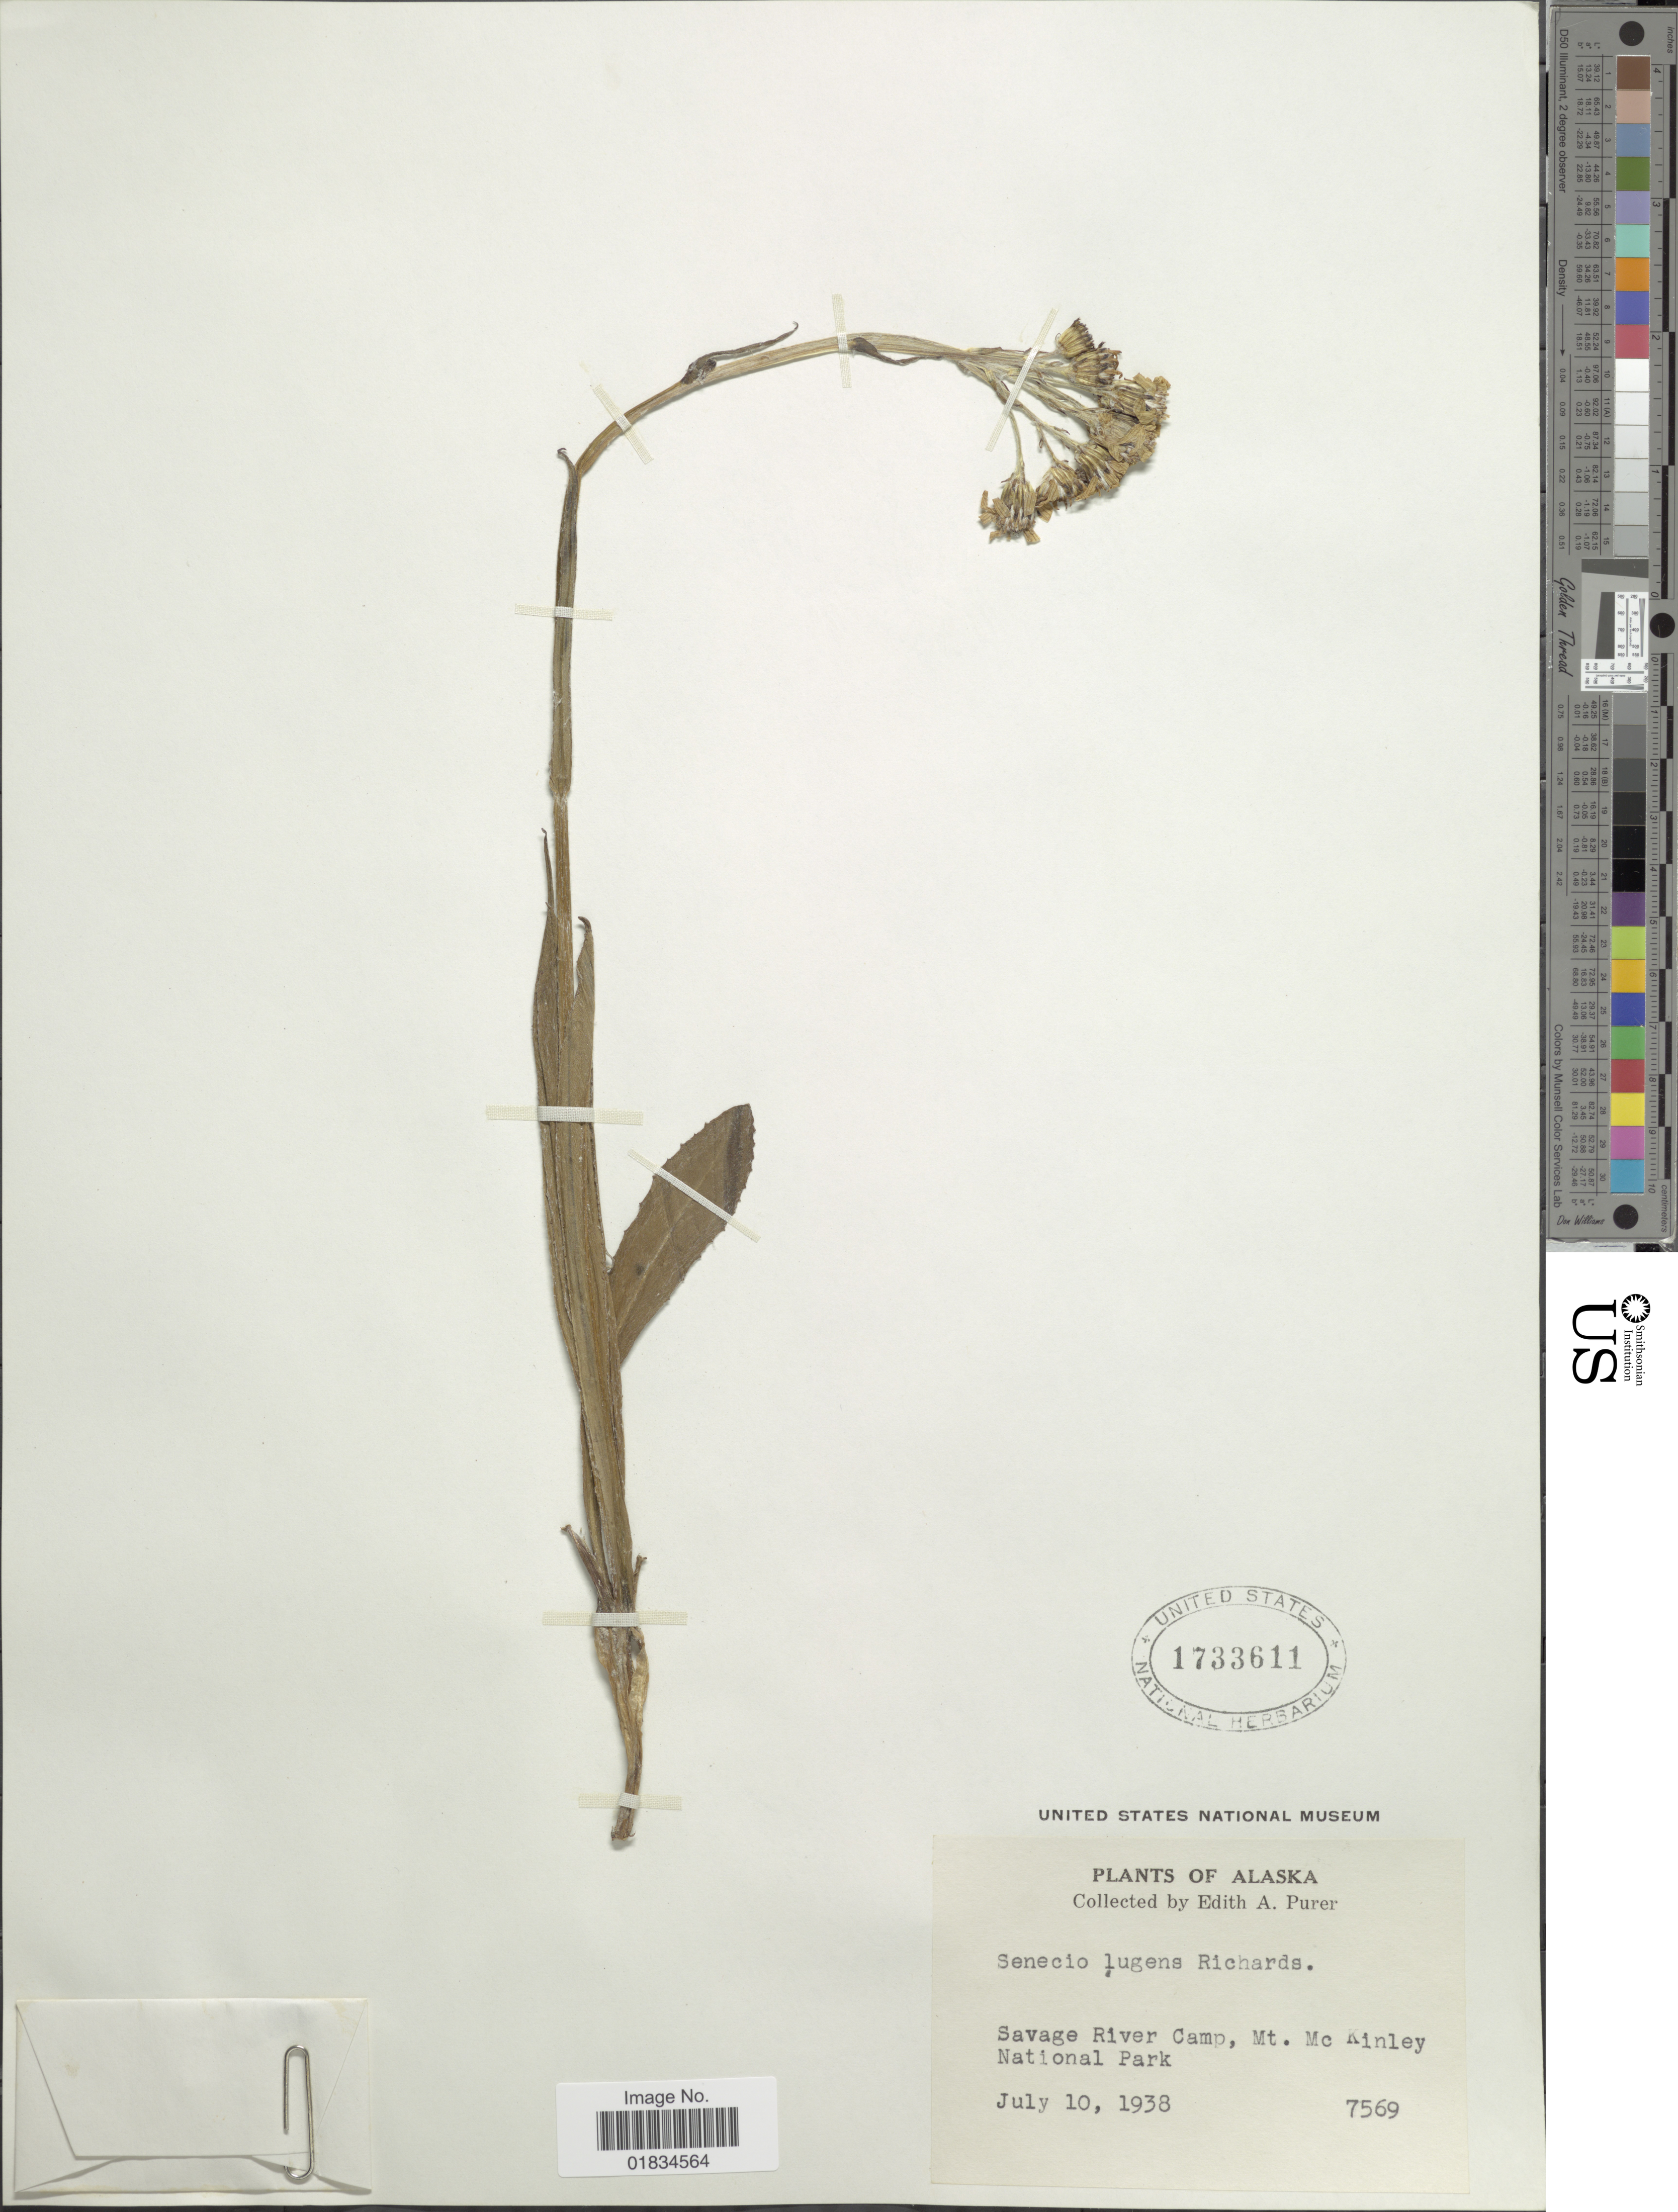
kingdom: Plantae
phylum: Tracheophyta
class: Magnoliopsida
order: Asterales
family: Asteraceae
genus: Senecio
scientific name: Senecio lugens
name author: Richardson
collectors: E. Purer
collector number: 7569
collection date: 1938-07-10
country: United States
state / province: Alaska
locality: Savage River Camp, Mt. Mc Kinley National Park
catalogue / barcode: US 1733611